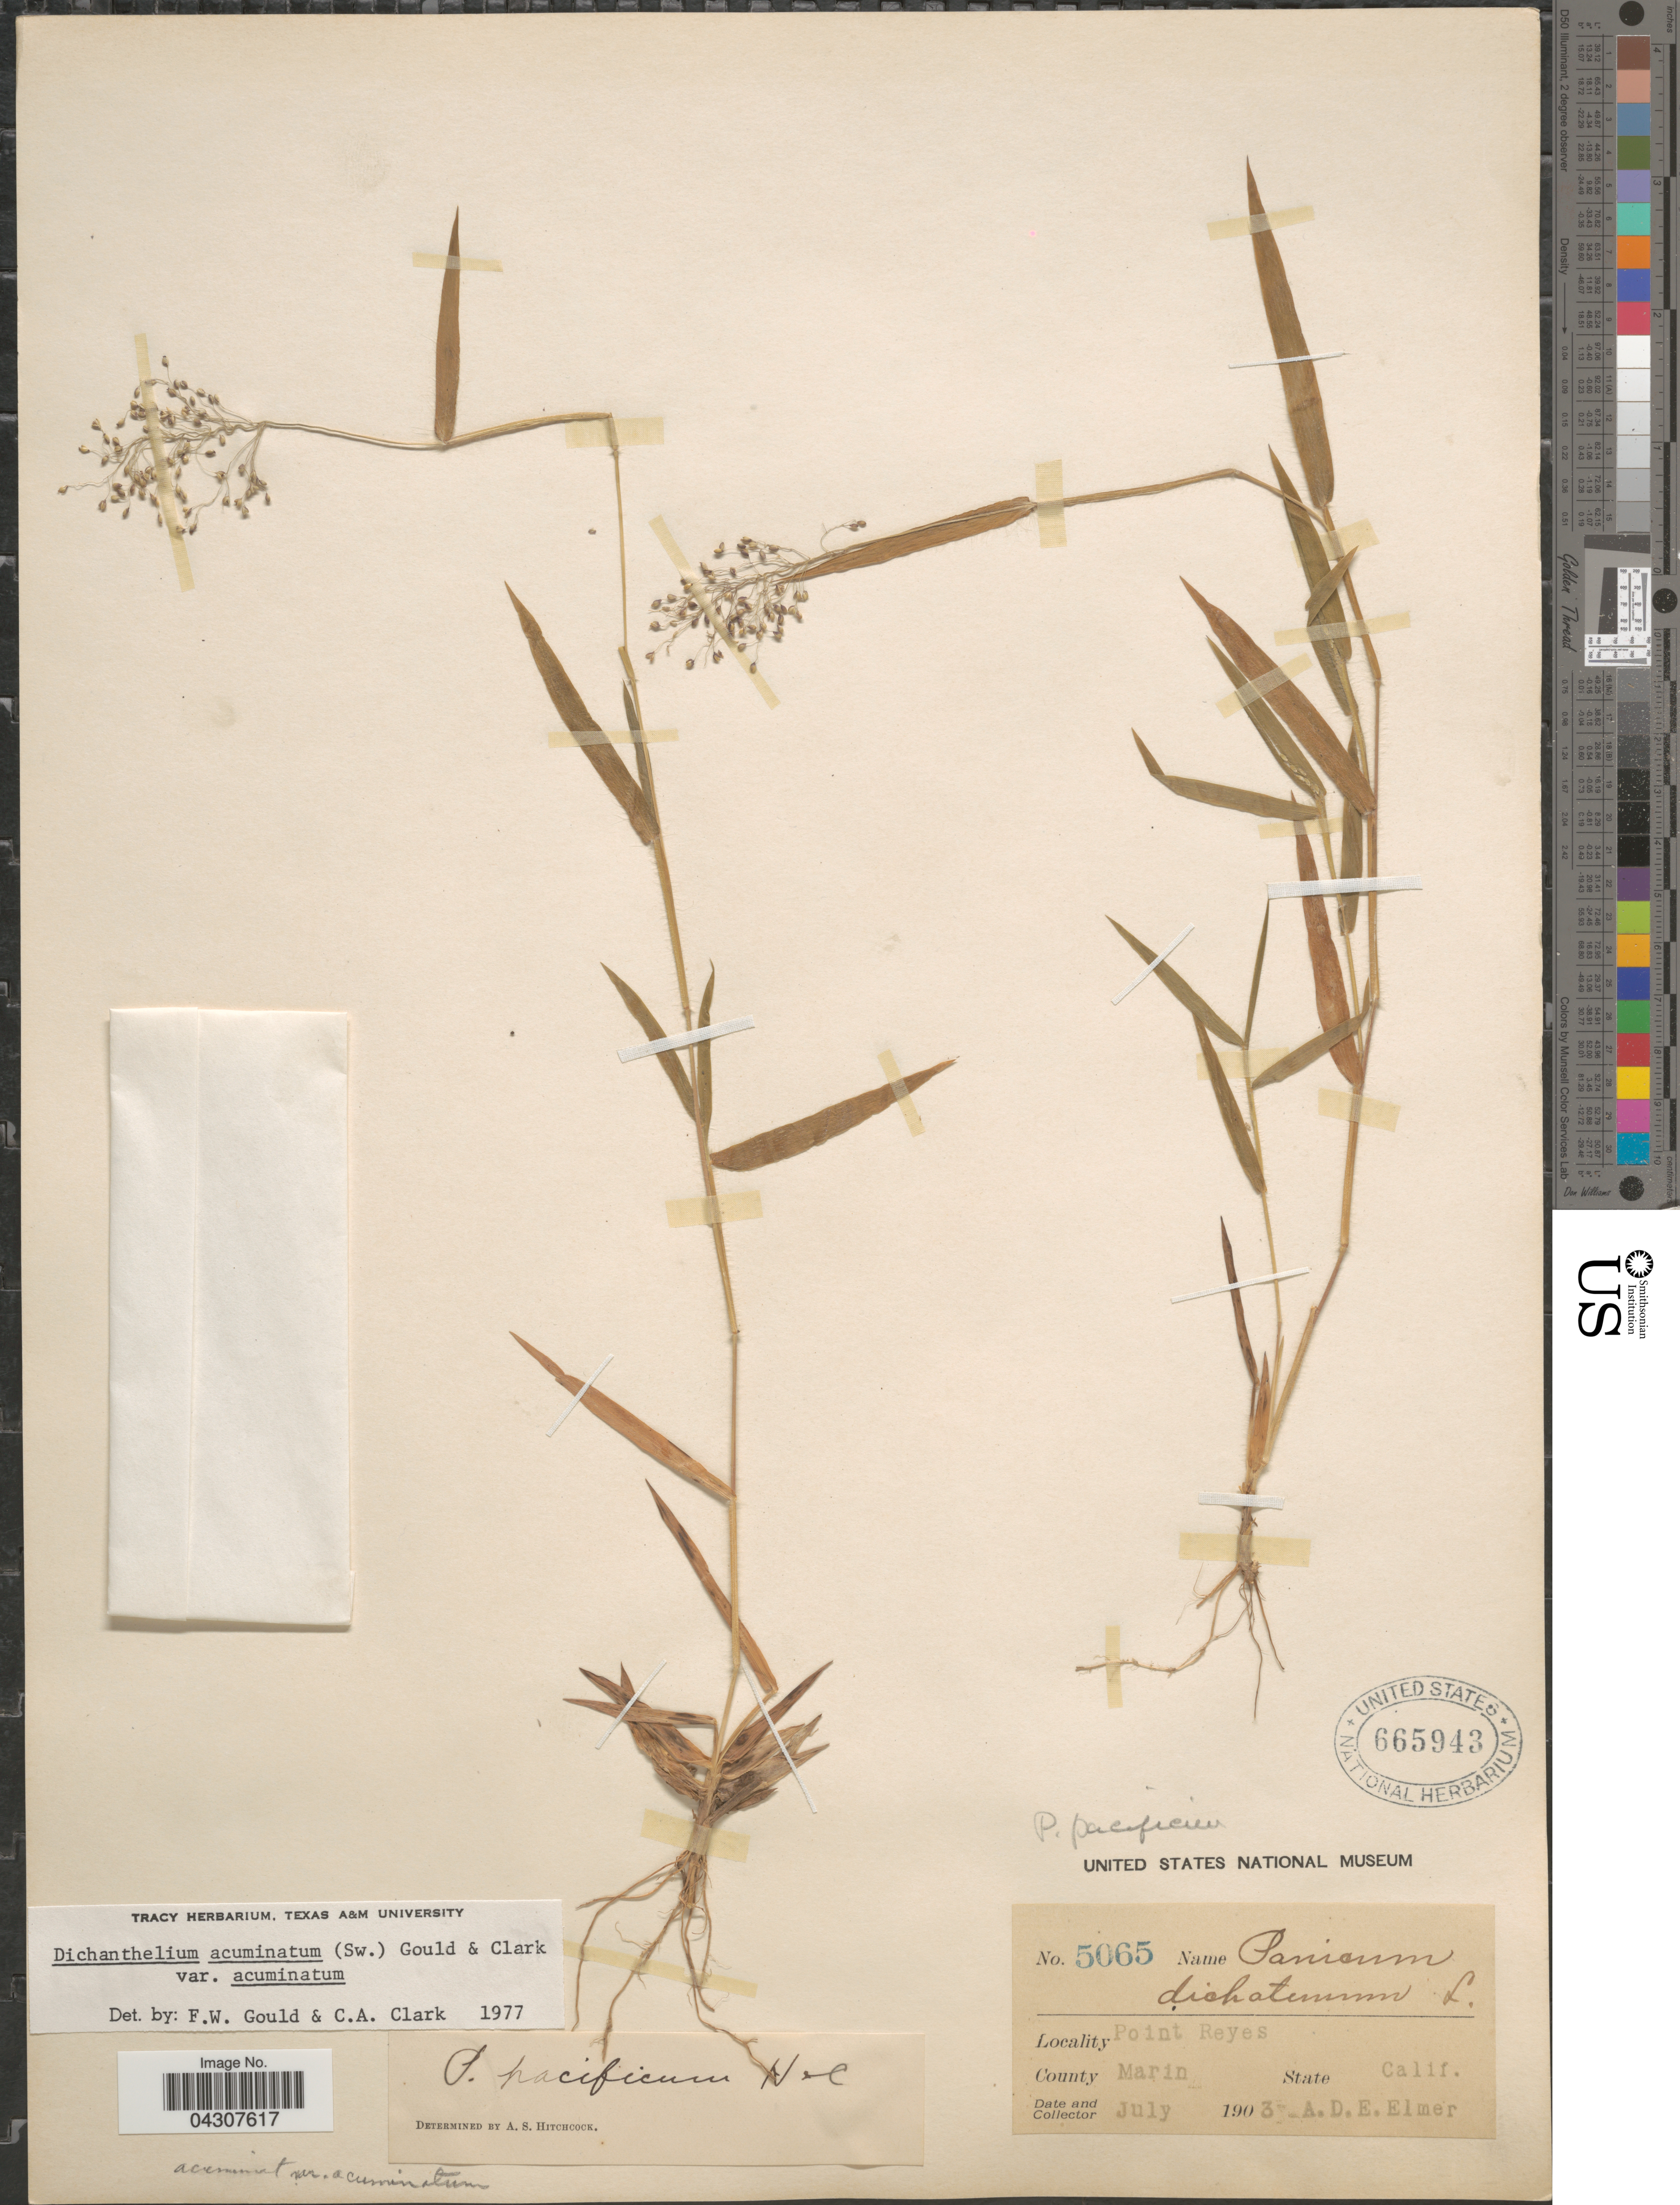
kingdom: Plantae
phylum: Tracheophyta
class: Liliopsida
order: Poales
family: Poaceae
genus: Dichanthelium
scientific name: Dichanthelium acuminatum var. acuminatum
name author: (Sw.) Gould & C.A. Clark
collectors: A. D. E. Elmer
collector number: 5065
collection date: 1903-07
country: United States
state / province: California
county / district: Marin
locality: Point Reyes. County Marin.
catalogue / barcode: US 665943